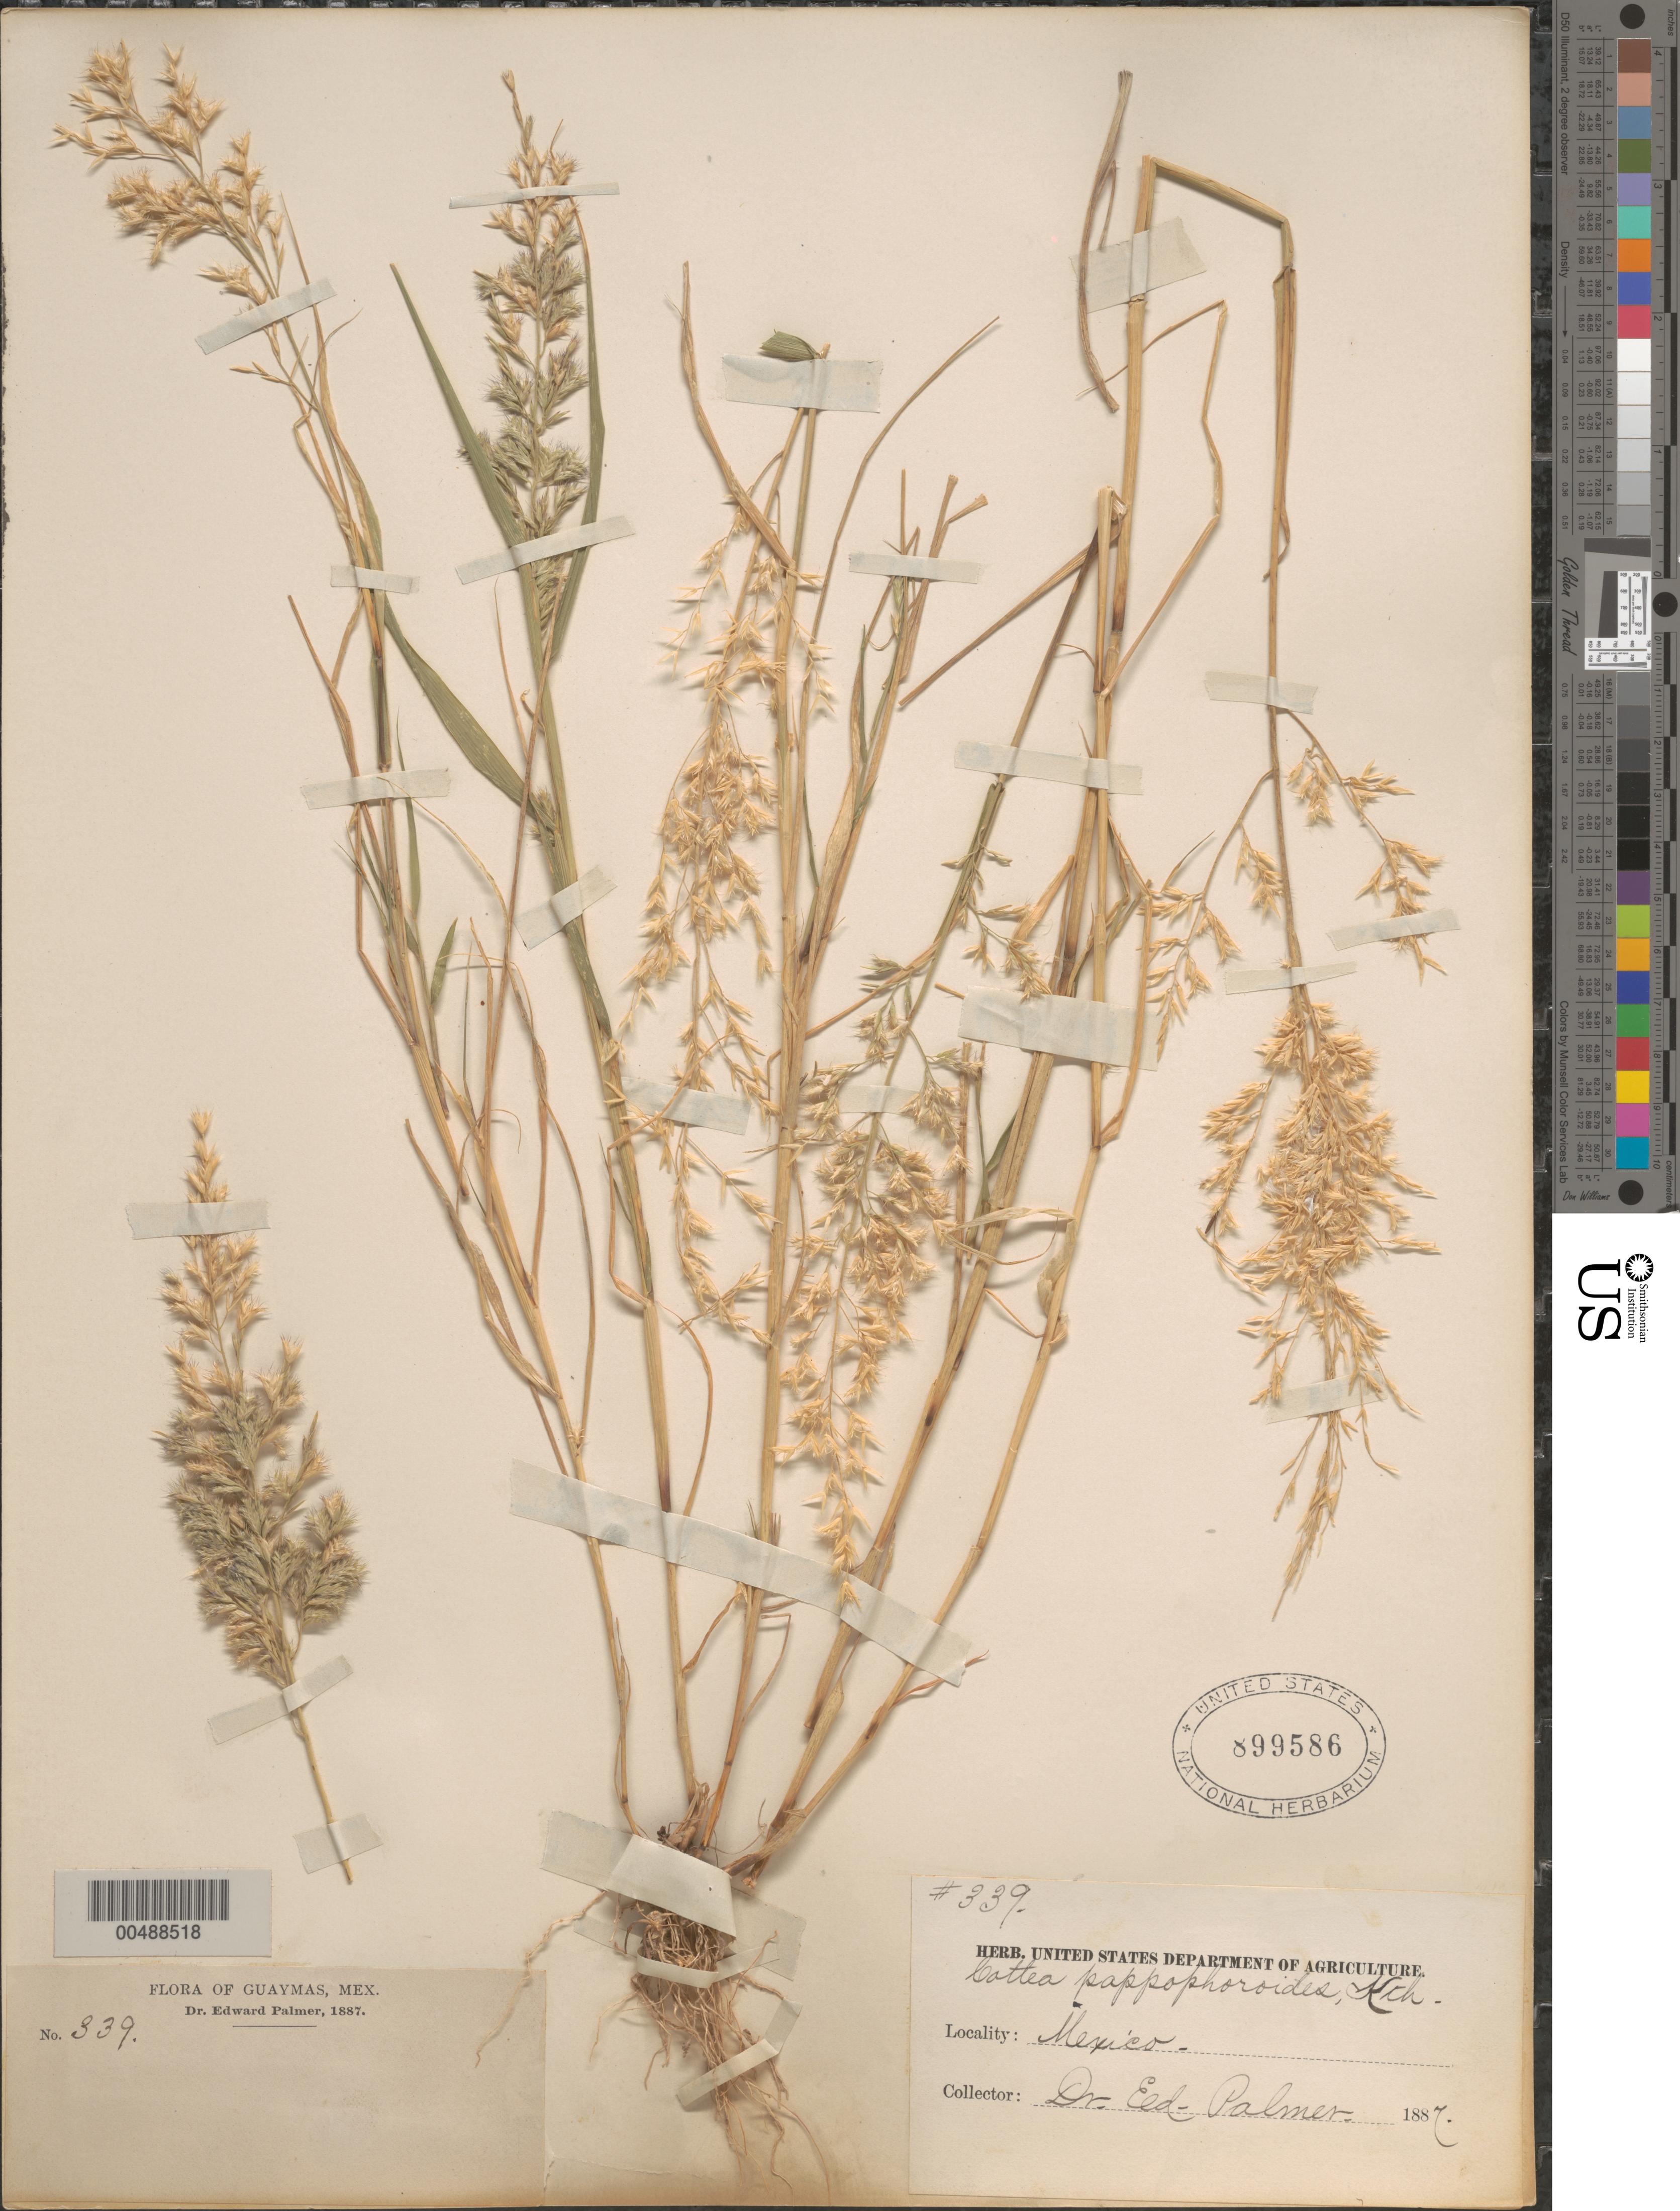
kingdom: Plantae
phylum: Tracheophyta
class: Liliopsida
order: Poales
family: Poaceae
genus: Cottea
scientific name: Cottea pappophoroides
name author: Kunth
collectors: E. Palmer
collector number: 339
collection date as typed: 1887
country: Mexico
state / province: Sonora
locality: Guaymas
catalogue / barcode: US 89586